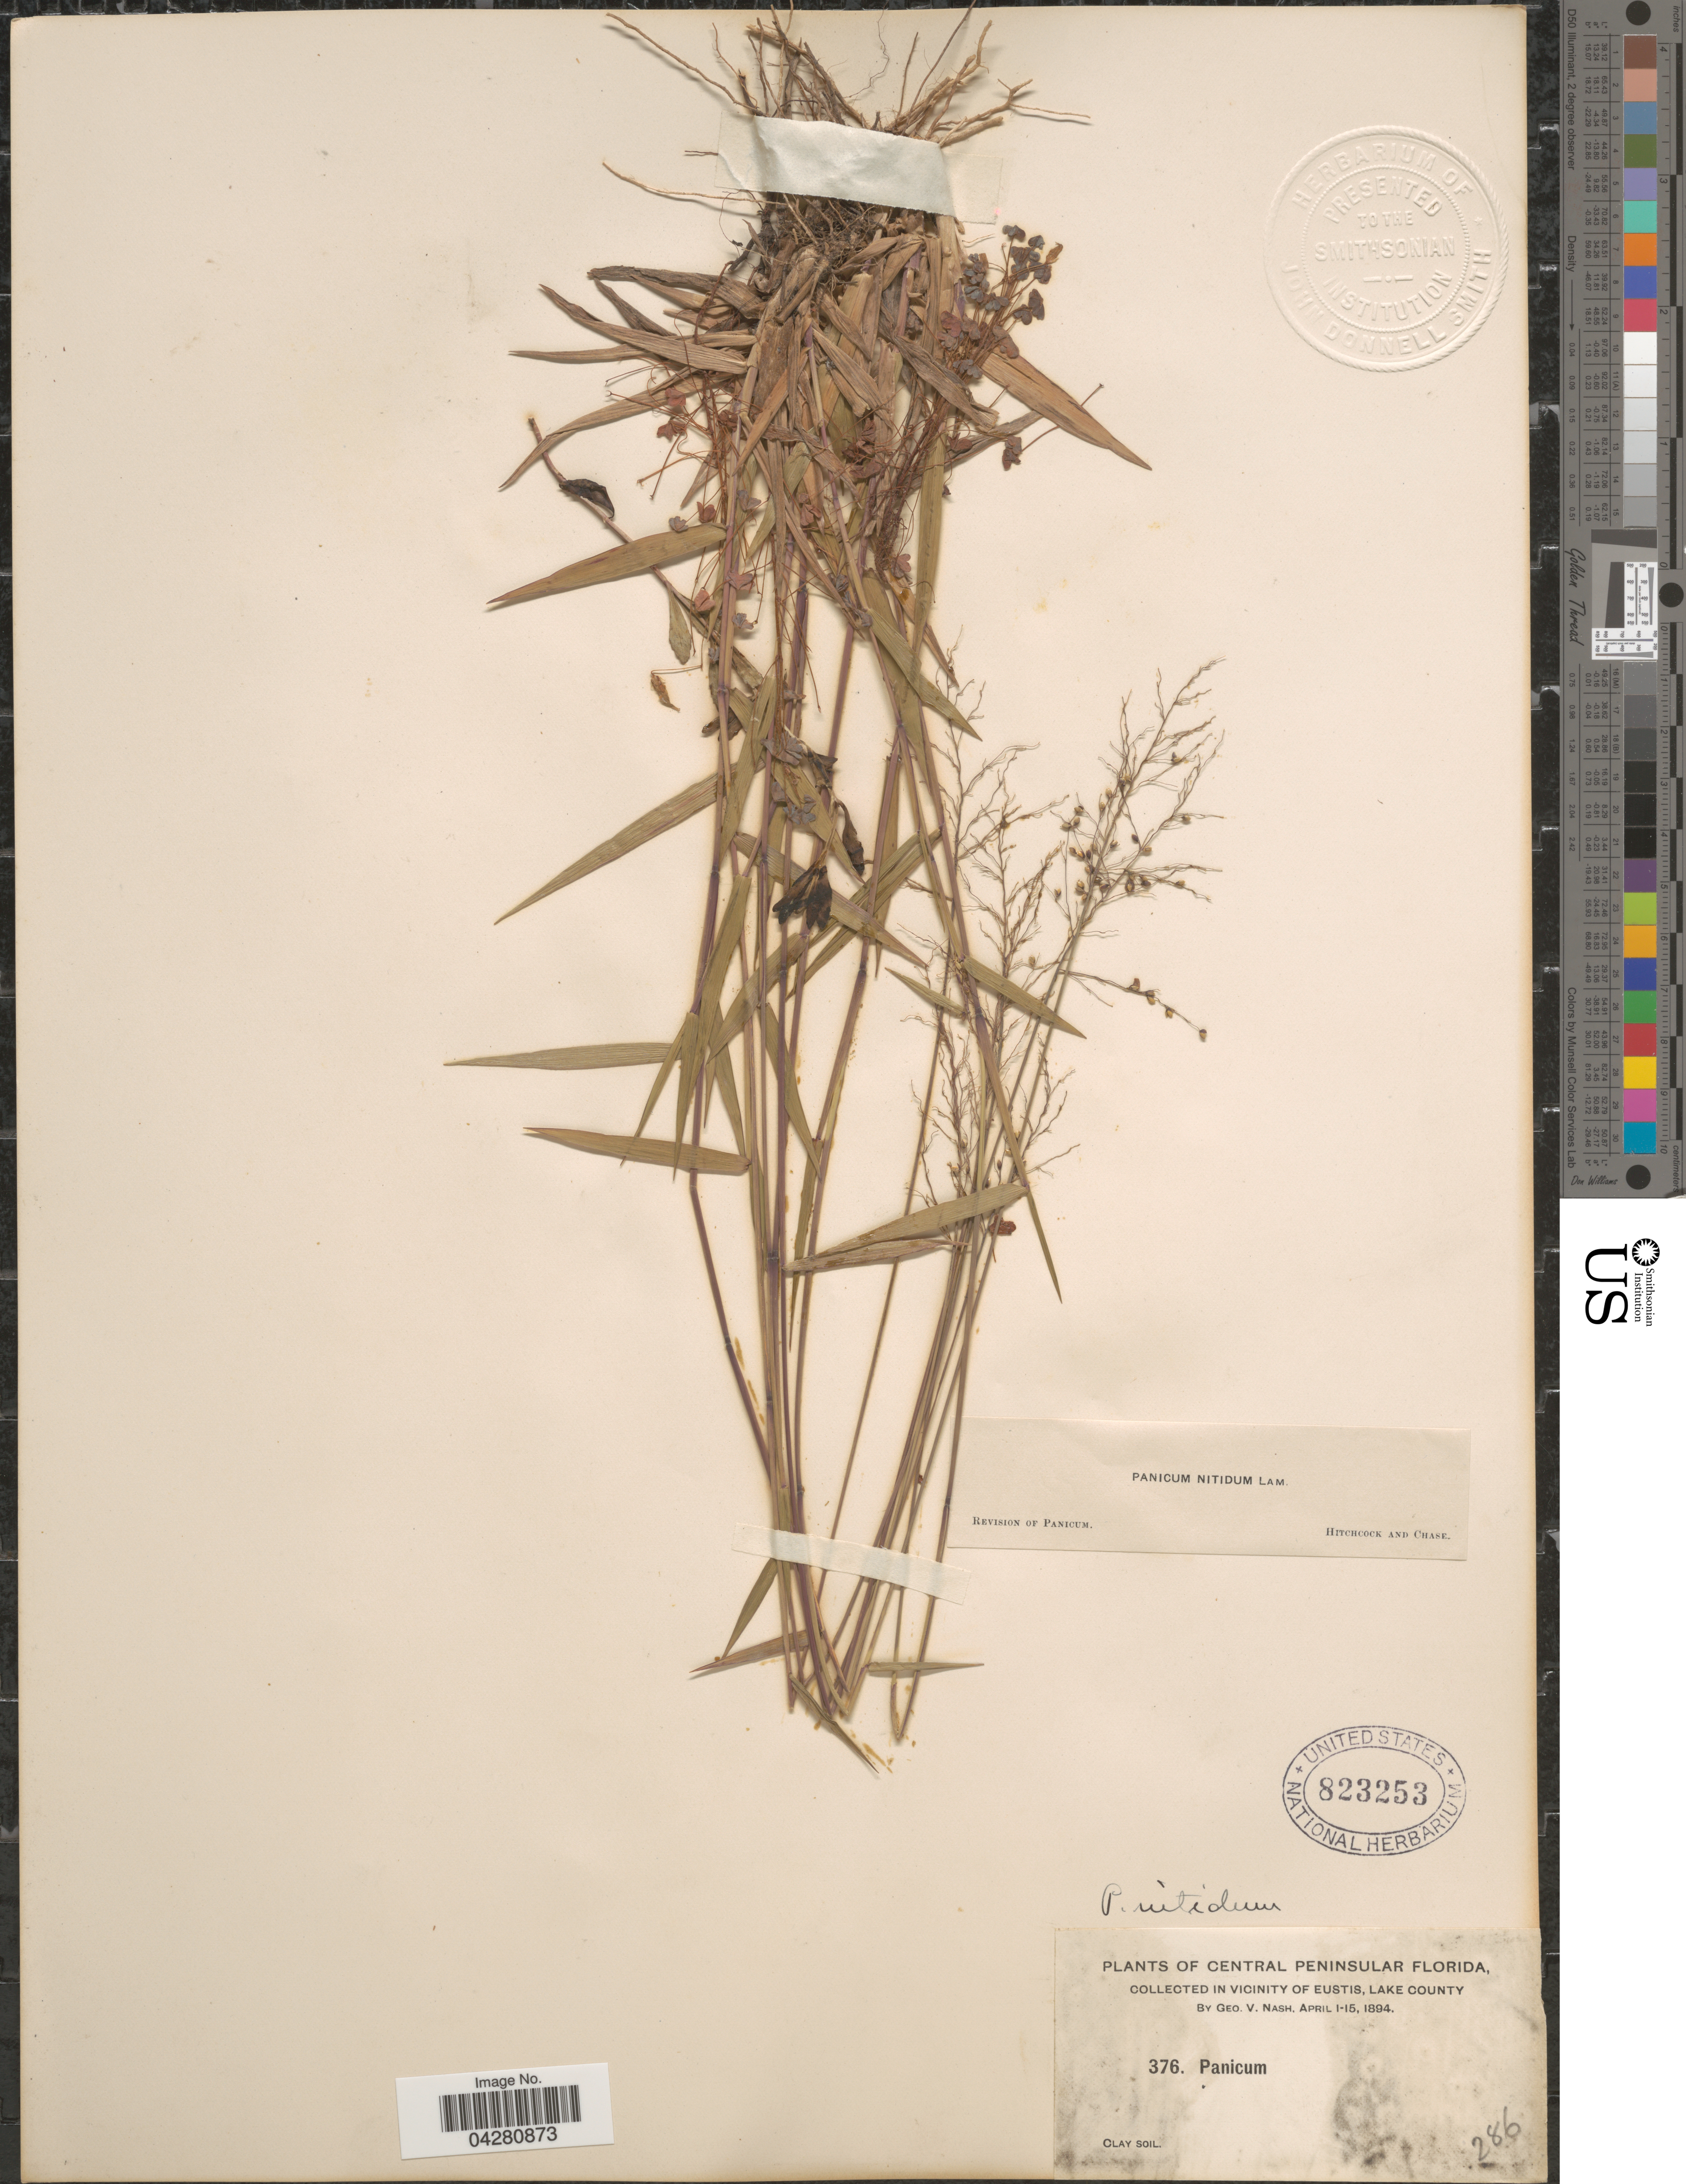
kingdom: Plantae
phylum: Tracheophyta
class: Liliopsida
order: Poales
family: Poaceae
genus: Dichanthelium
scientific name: Dichanthelium dichotomum var. dichotomum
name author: (L.) Gould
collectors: G. V. Nash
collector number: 376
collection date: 1894-04-01/1894-04-15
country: United States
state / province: Florida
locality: Central Peninsular Florida. In Vicinity of Eustis, Lake County. Clay soil.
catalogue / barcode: US 823253